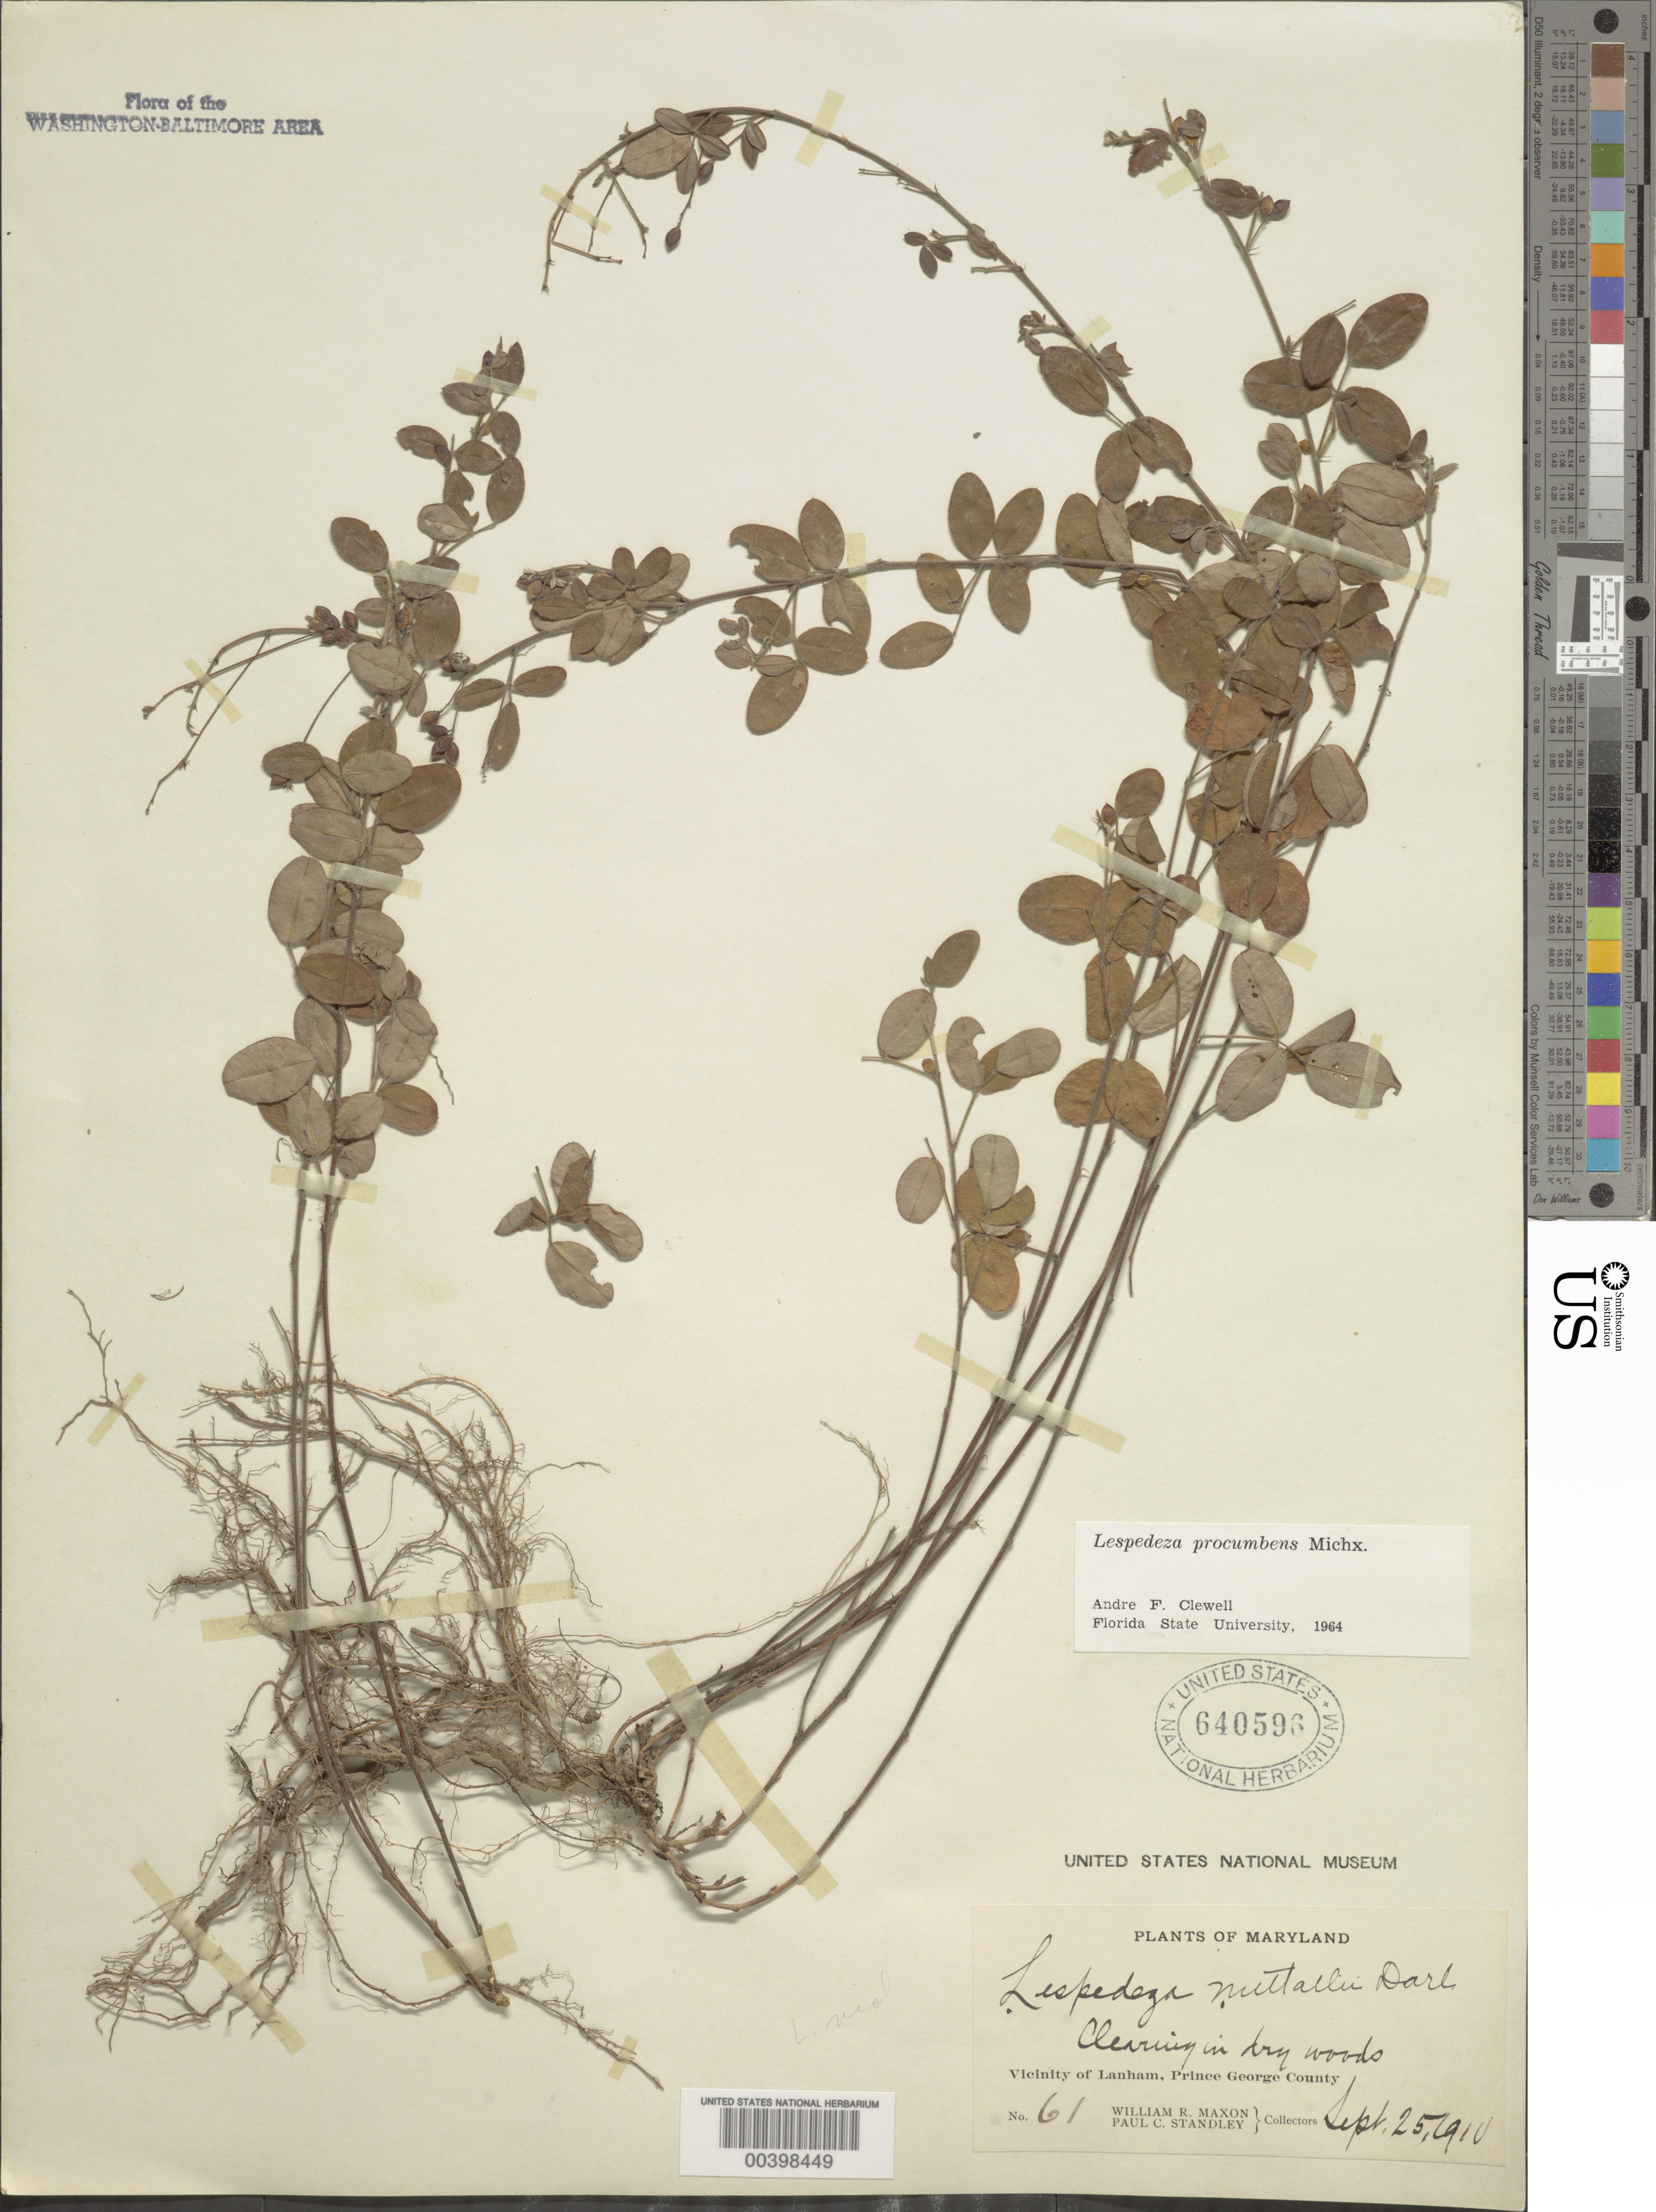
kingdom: Plantae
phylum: Tracheophyta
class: Magnoliopsida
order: Fabales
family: Fabaceae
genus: Lespedeza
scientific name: Lespedeza procumbens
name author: Michx.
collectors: W. R. Maxon & P. C. Standley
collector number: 61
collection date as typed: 25 Sep 1910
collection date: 1910-09-25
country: United States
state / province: Maryland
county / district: Prince George's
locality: Lanham vicinity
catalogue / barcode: US 640596